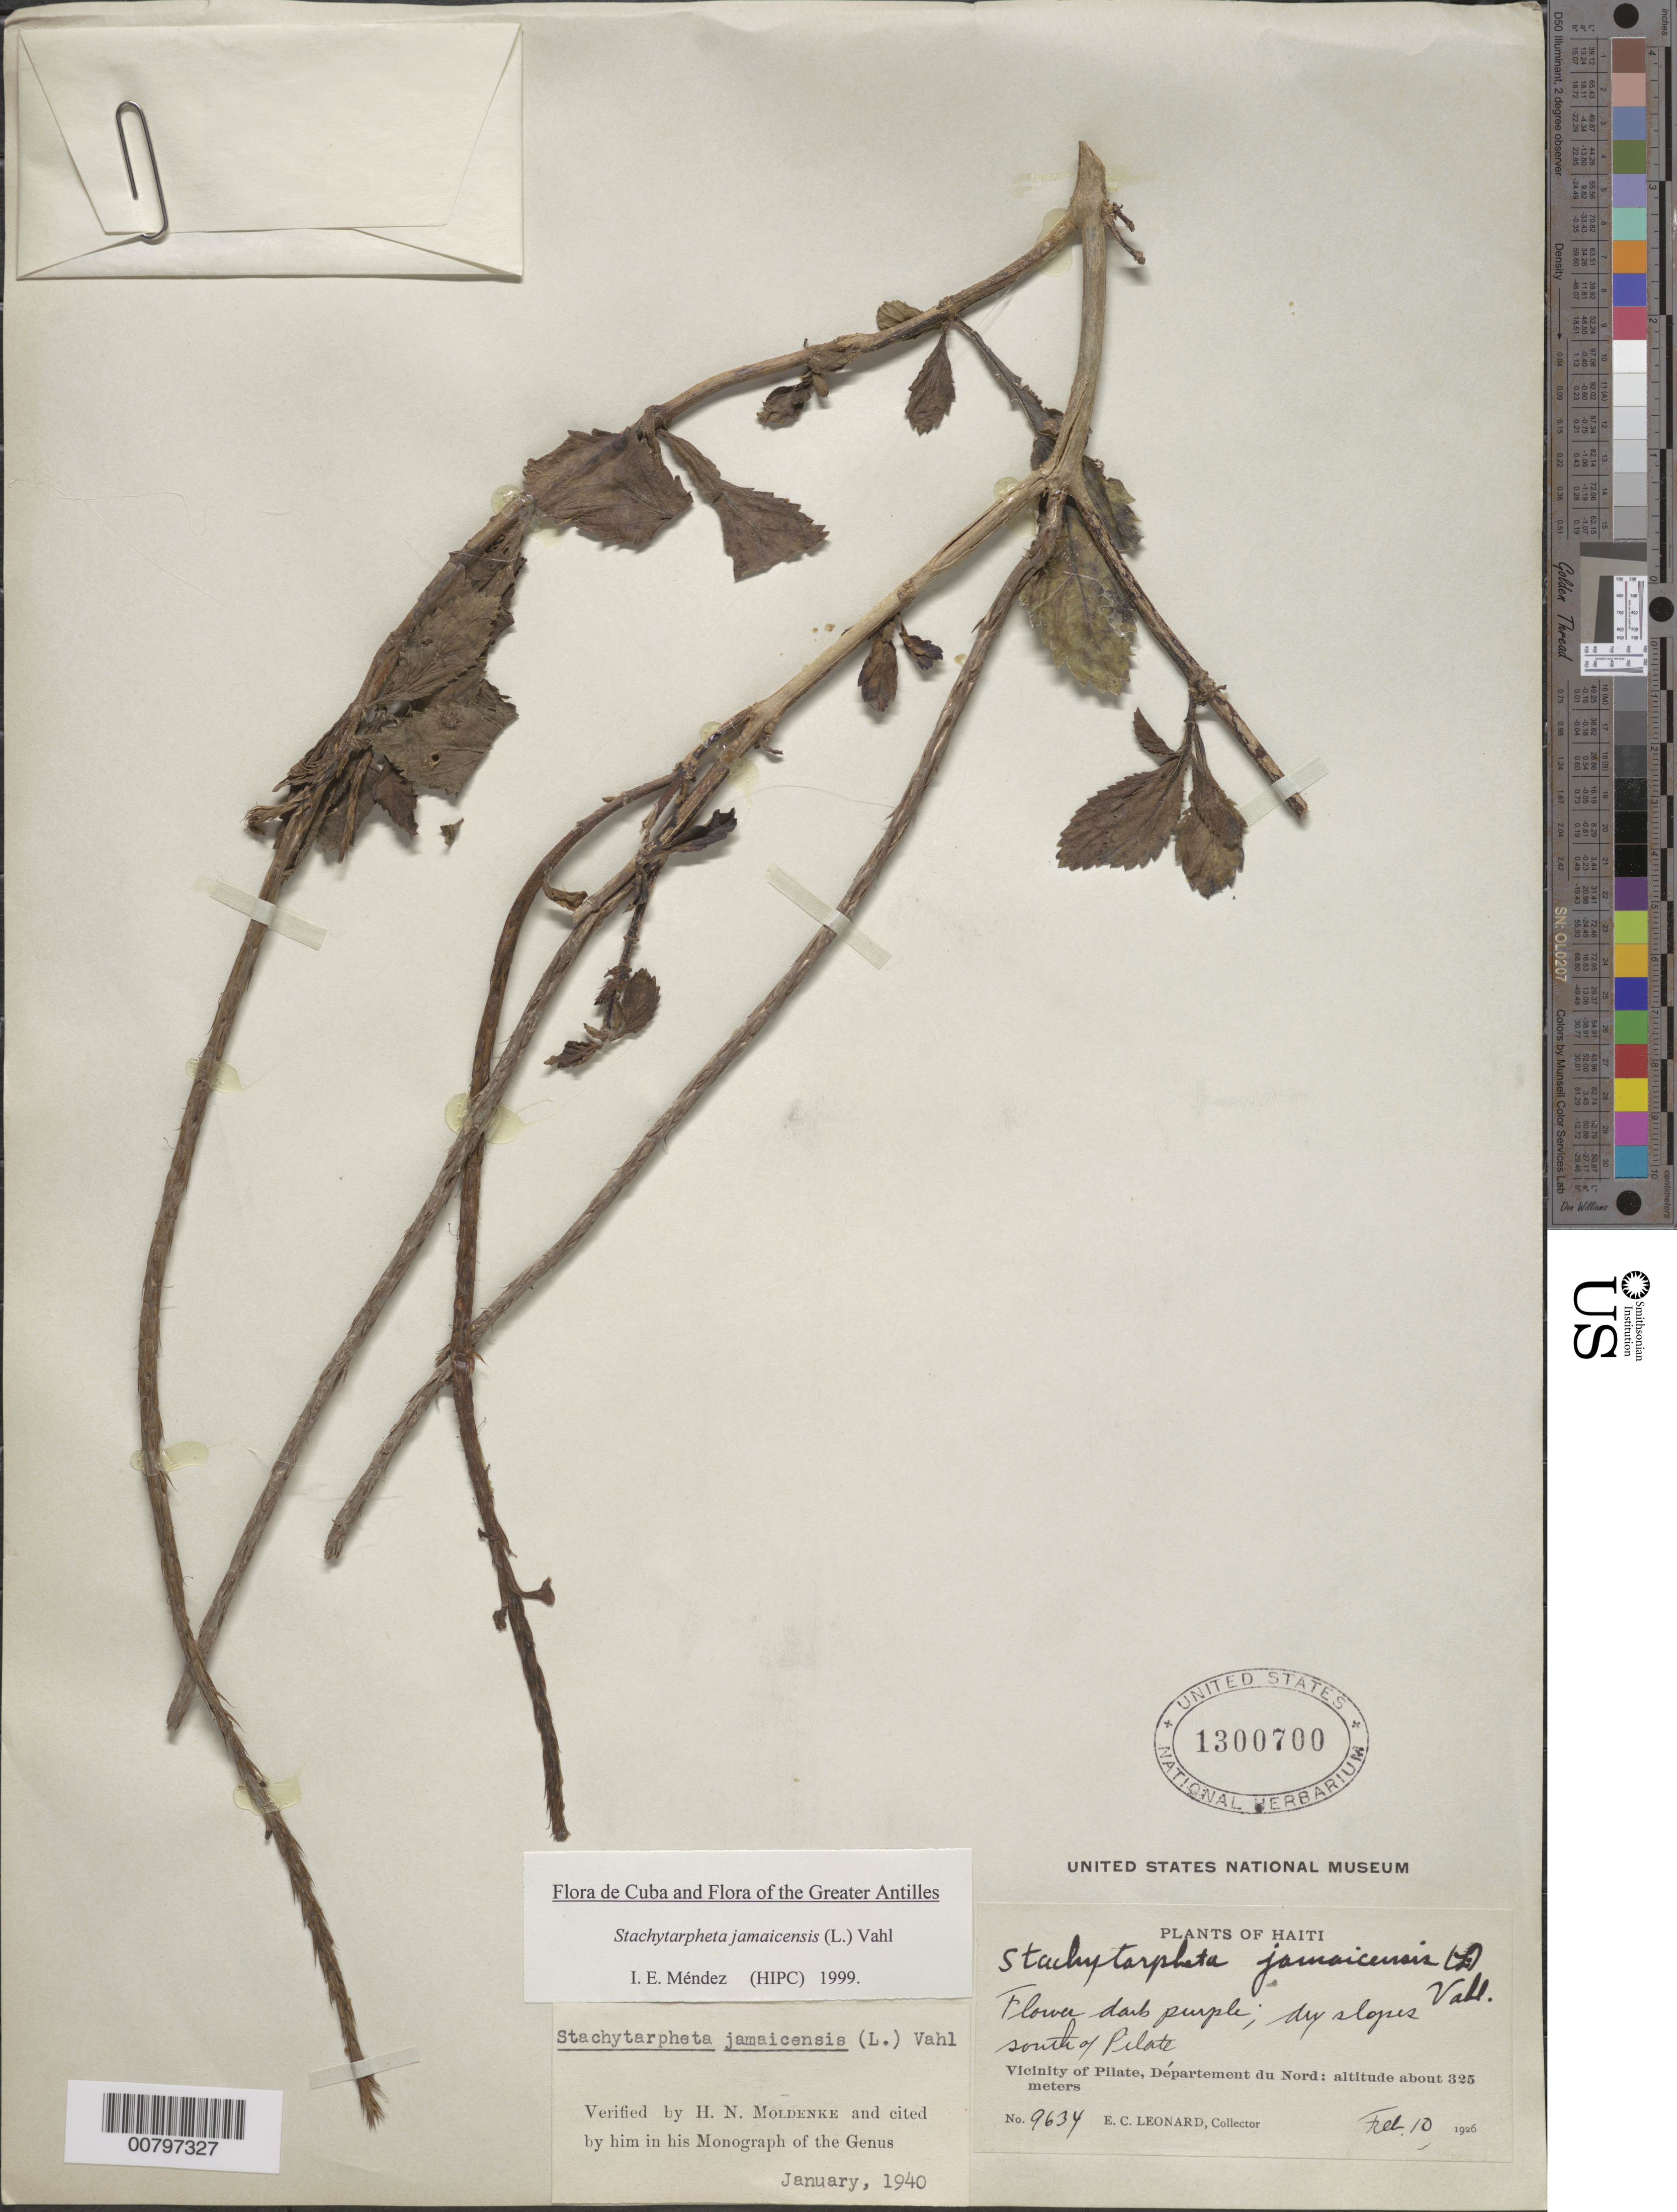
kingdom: Plantae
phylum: Tracheophyta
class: Magnoliopsida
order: Lamiales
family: Verbenaceae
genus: Stachytarpheta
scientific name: Stachytarpheta jamaicensis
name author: (L.) Vahl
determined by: Méndez, Isidro E., (HIPC)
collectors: E. C. Leonard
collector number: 9634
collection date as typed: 10 Feb 1926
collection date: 1926-02-10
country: Haiti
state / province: Nord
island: Hispaniola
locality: S of Pilate,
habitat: Dry slopes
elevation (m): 325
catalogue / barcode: US 1300700